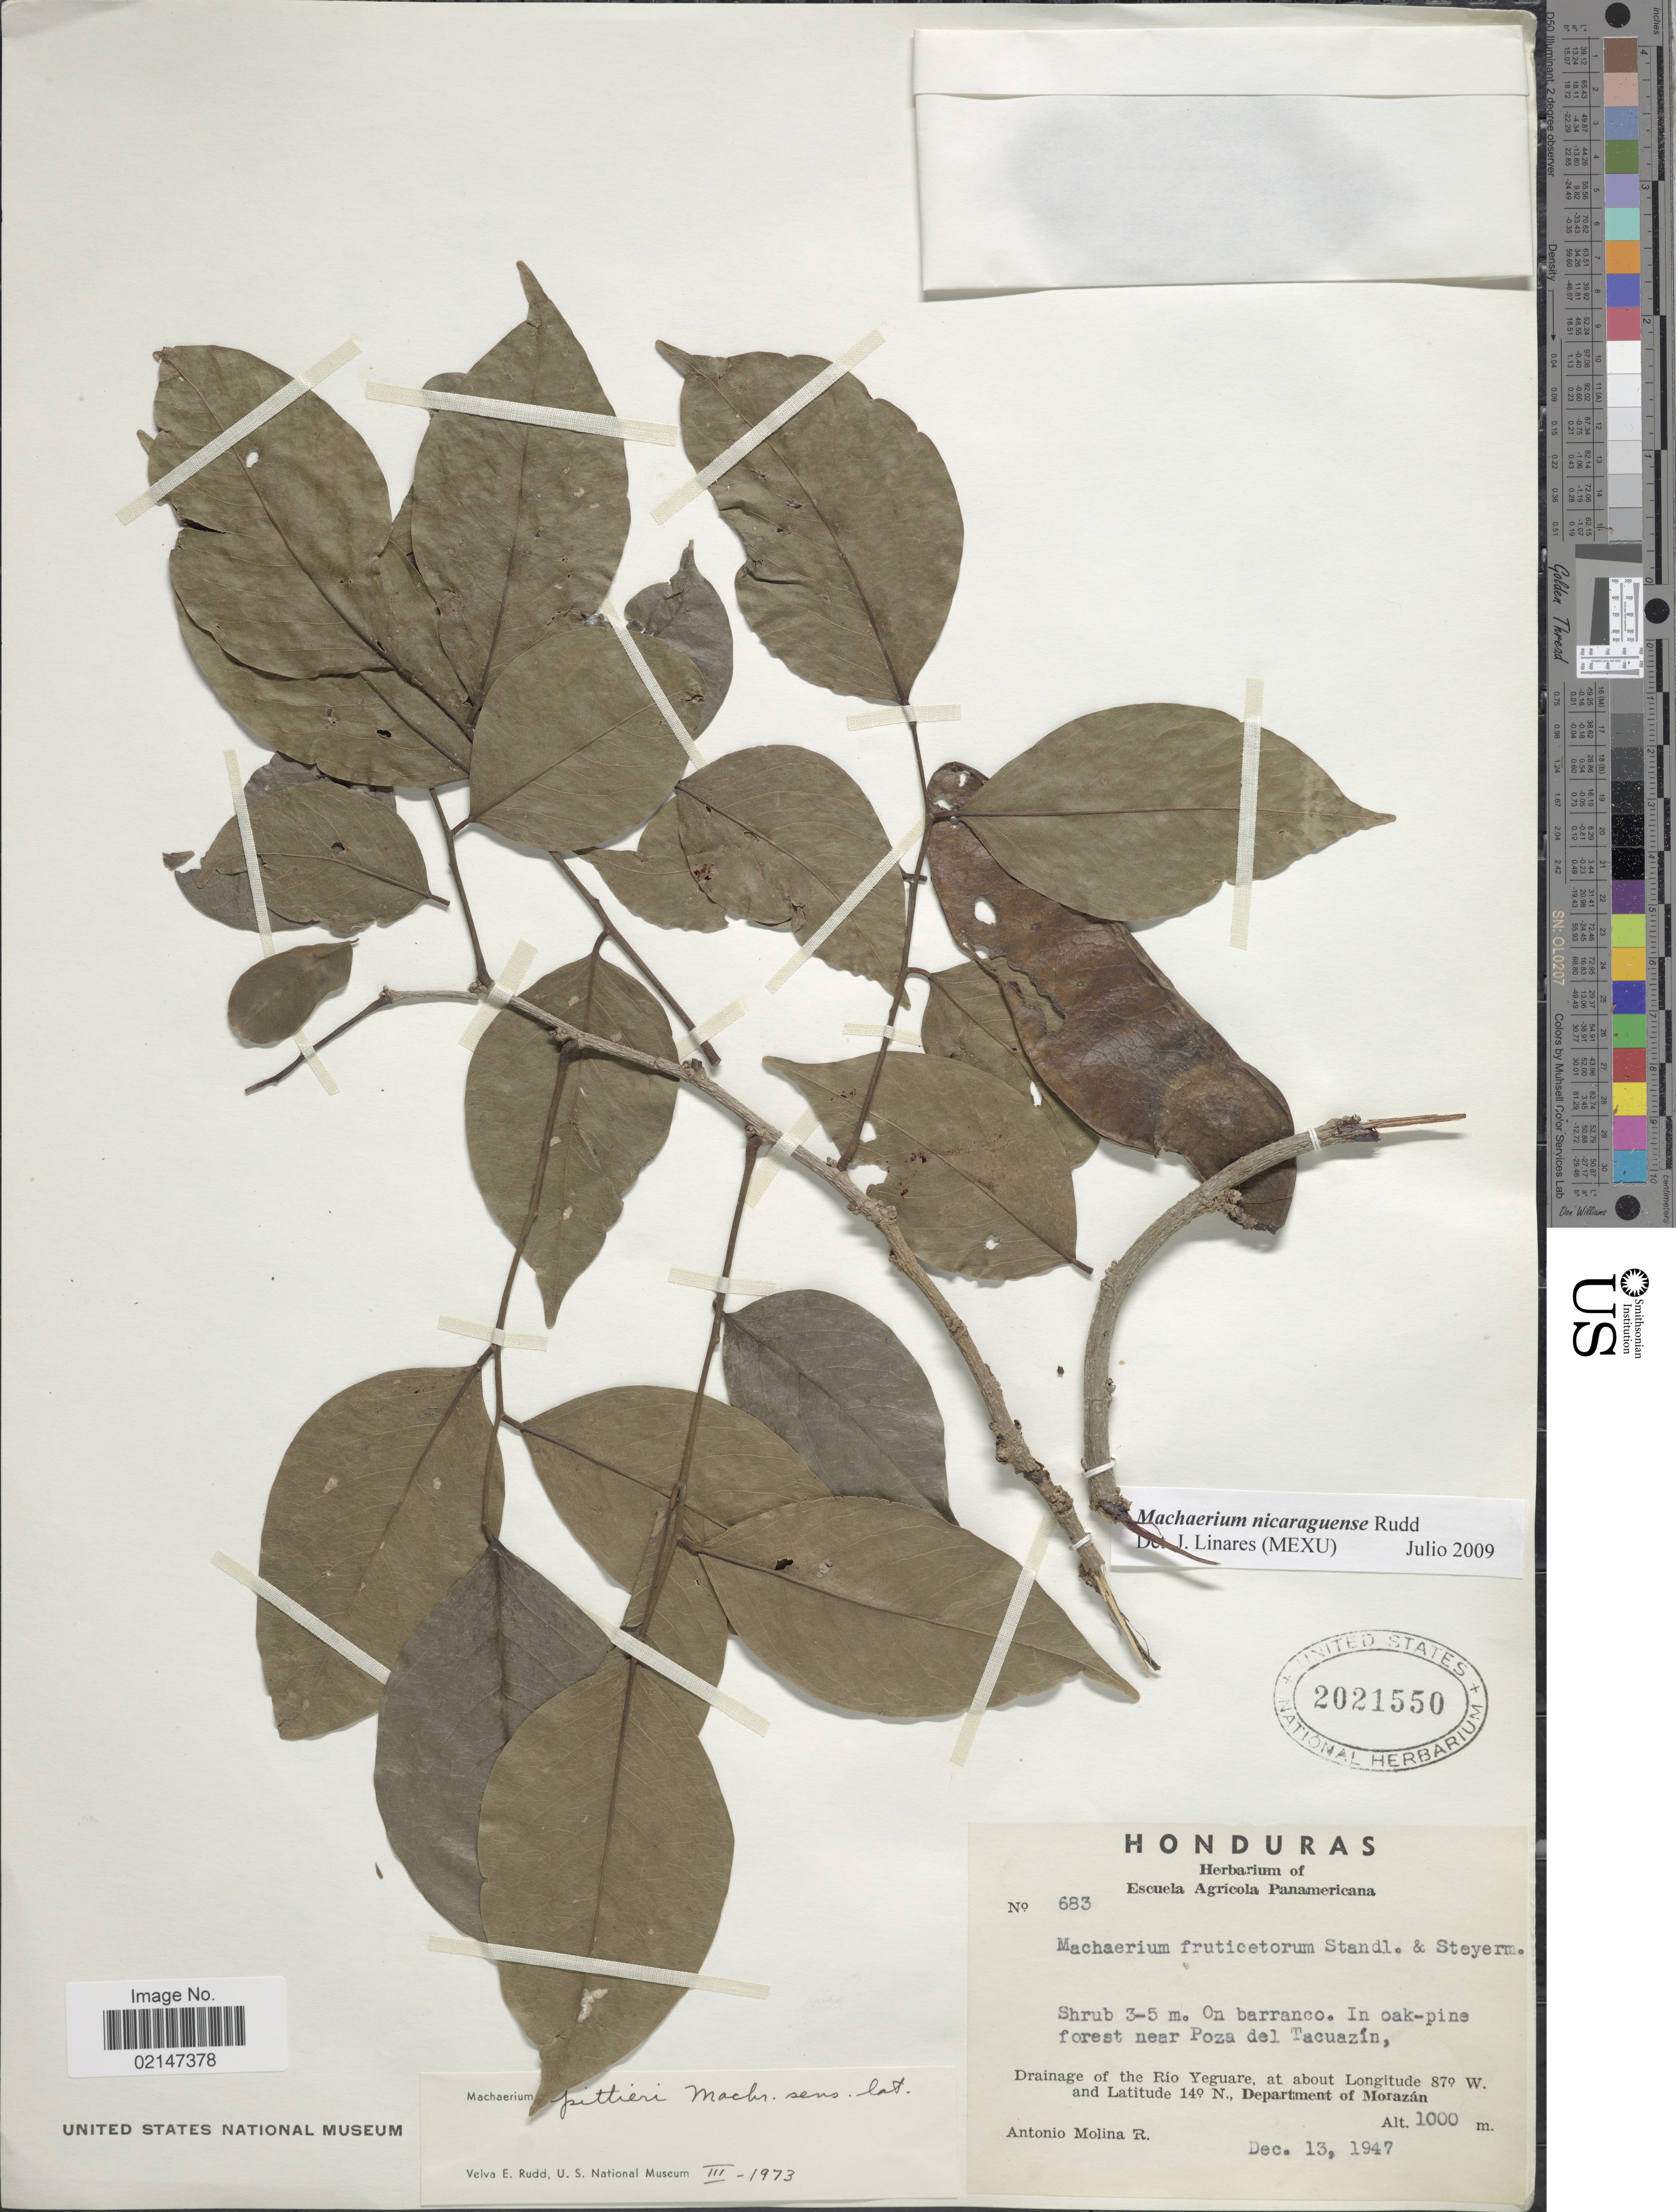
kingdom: Plantae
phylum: Tracheophyta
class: Magnoliopsida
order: Fabales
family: Fabaceae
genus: Desmodium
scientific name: Desmodium nicaraguense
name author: Oerst.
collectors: A. Molina R.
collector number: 683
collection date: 1947-12-13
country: Honduras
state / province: Fco. Morazán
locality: In oak-pine forest near Poza del Tacuazin, Drainage of the Rio Yeguare, Departament of Morazan.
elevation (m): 1000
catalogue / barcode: US 2021550